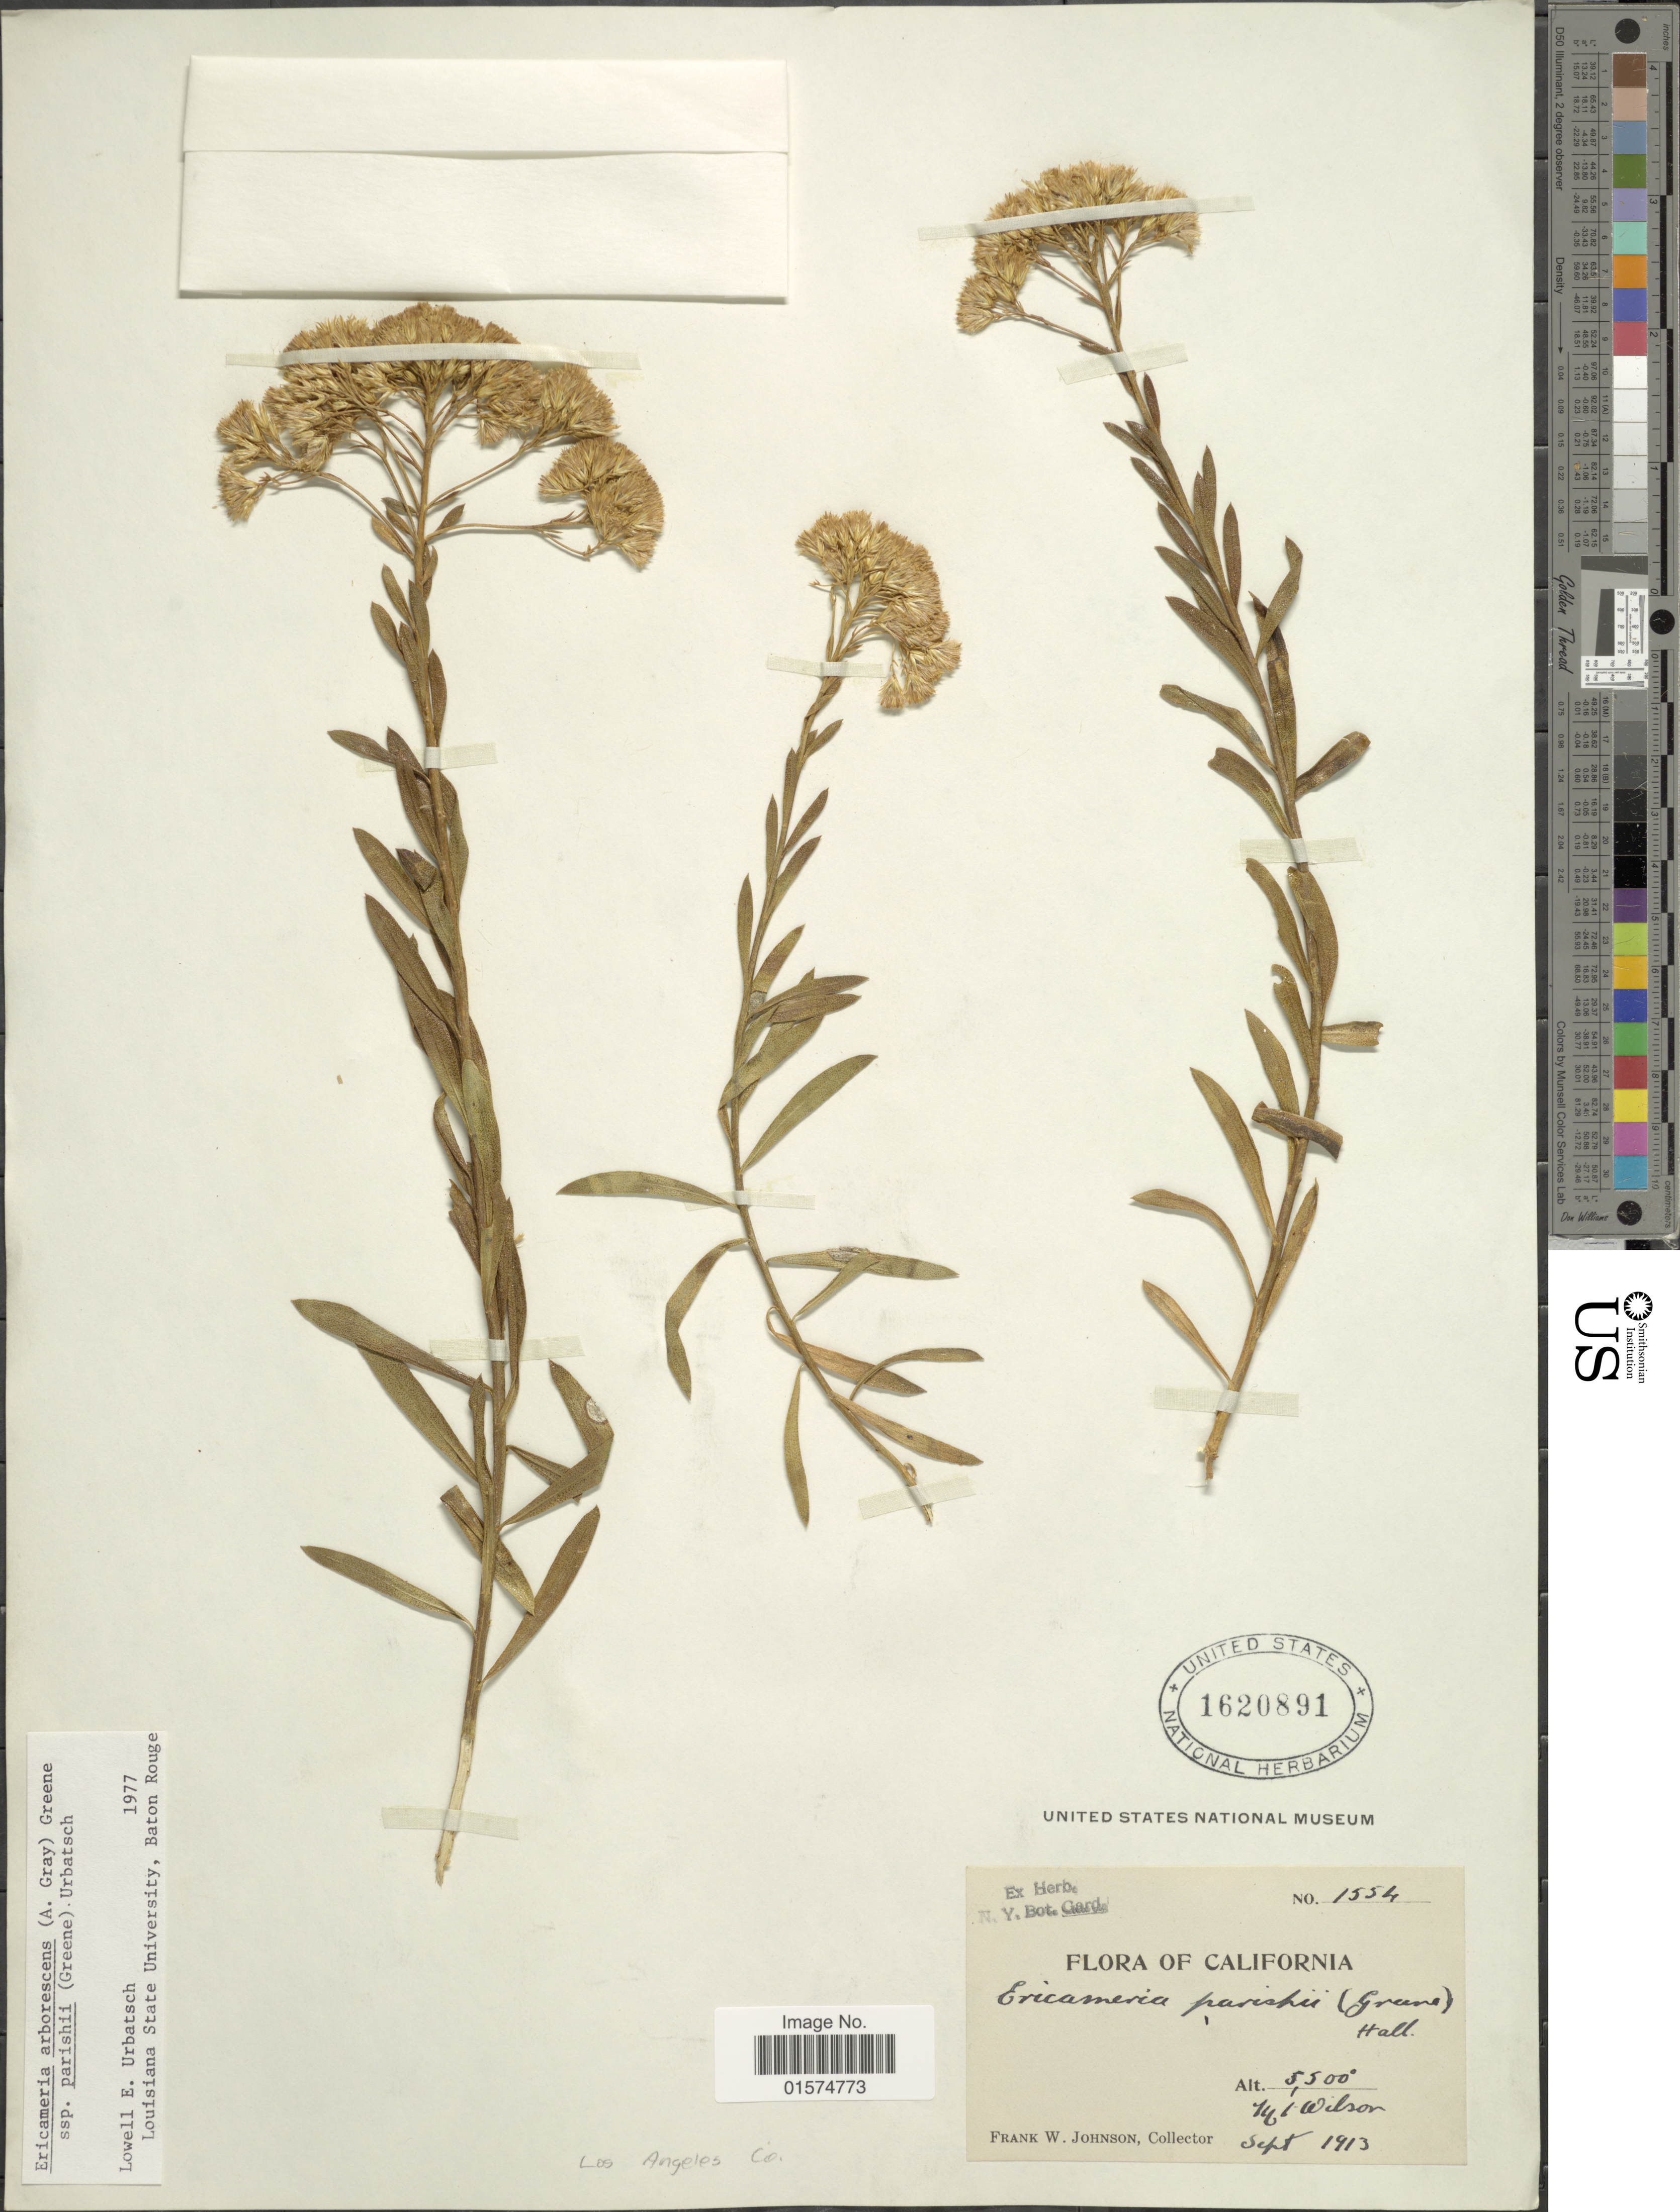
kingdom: Plantae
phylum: Tracheophyta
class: Magnoliopsida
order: Asterales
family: Asteraceae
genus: Ericameria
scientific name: Ericameria arborescens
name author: (A. Gray) Greene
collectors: F. W. Johnson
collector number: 1554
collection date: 1913-09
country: United States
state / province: California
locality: Mt. Wilson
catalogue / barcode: US 1620891